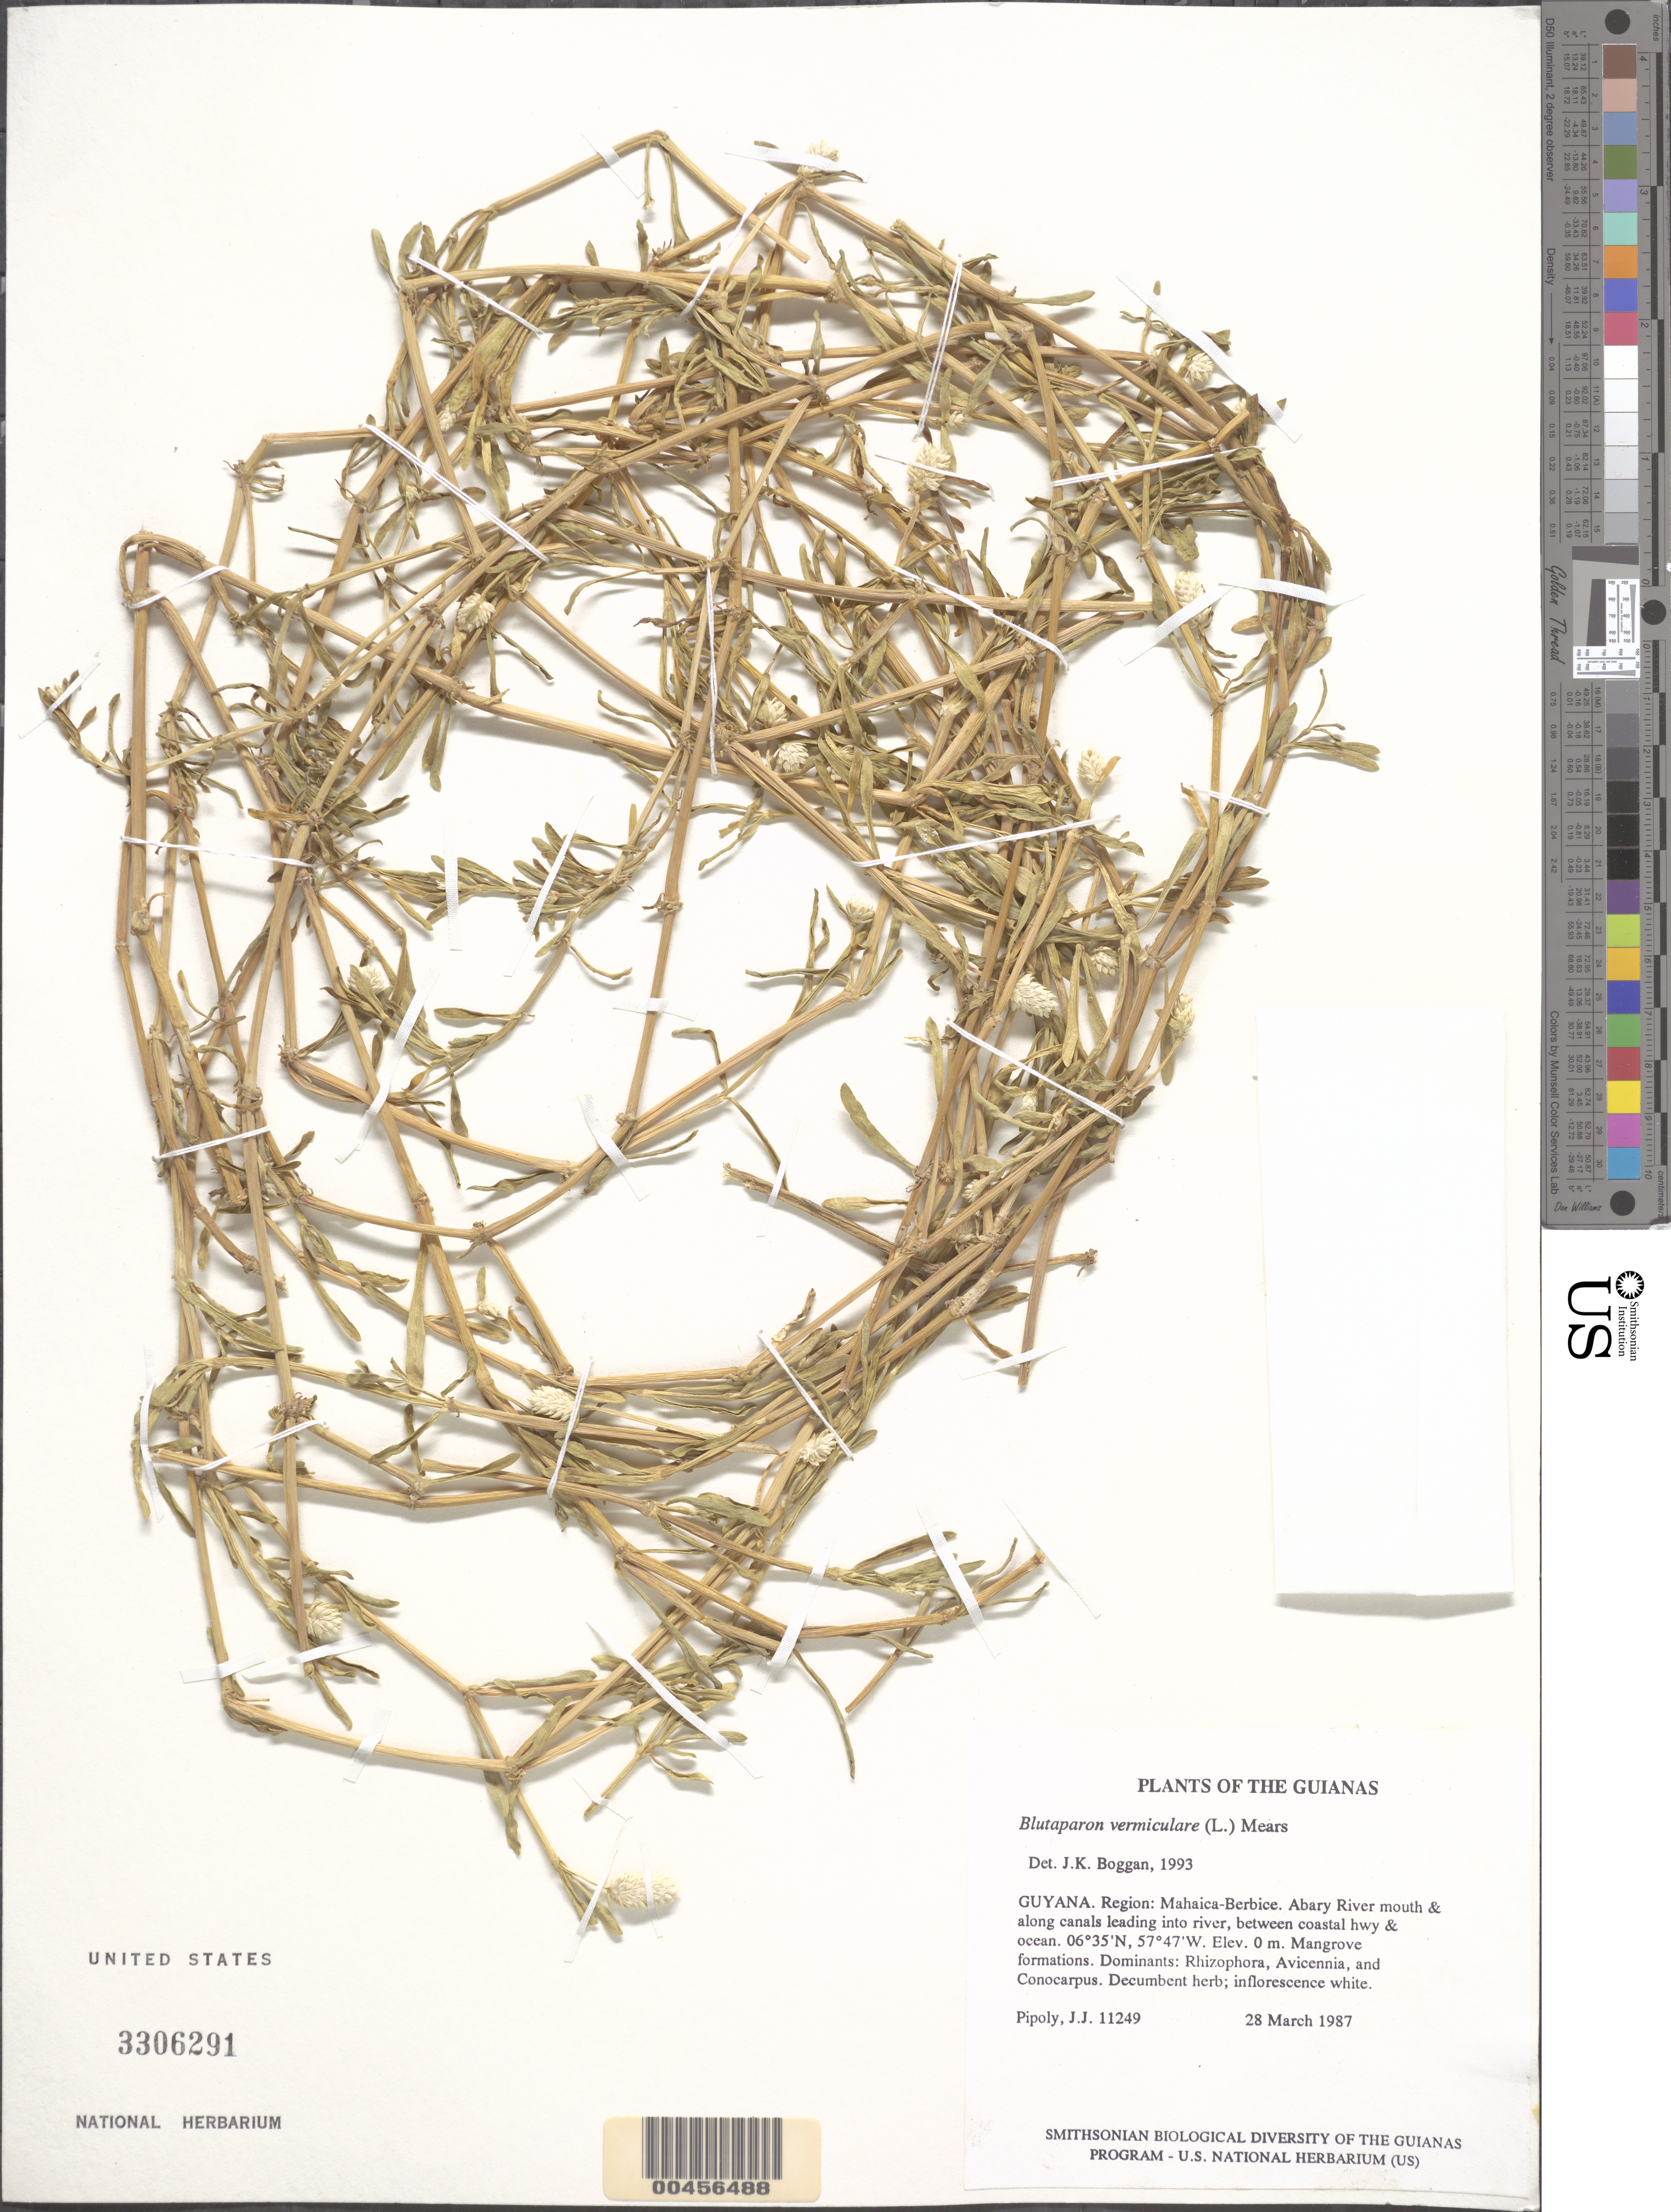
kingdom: Plantae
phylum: Tracheophyta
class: Magnoliopsida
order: Caryophyllales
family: Amaranthaceae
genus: Gomphrena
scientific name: Gomphrena vermicularis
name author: L.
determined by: Strong, Mark T., (BOT), Smithsonian Institution - National Museum of Natural History (UNITED STATES)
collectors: J. J. Pipoly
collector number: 11249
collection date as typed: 28 March 1987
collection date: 1987-03-28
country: Guyana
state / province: Mahaica-Berbice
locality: Abary River mouth & along canals leading into river, between coastal hwy & ocean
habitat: Mangrove formations. Dominants: Rhizophora, Avicennia, and Conocarpus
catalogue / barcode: US 3306291